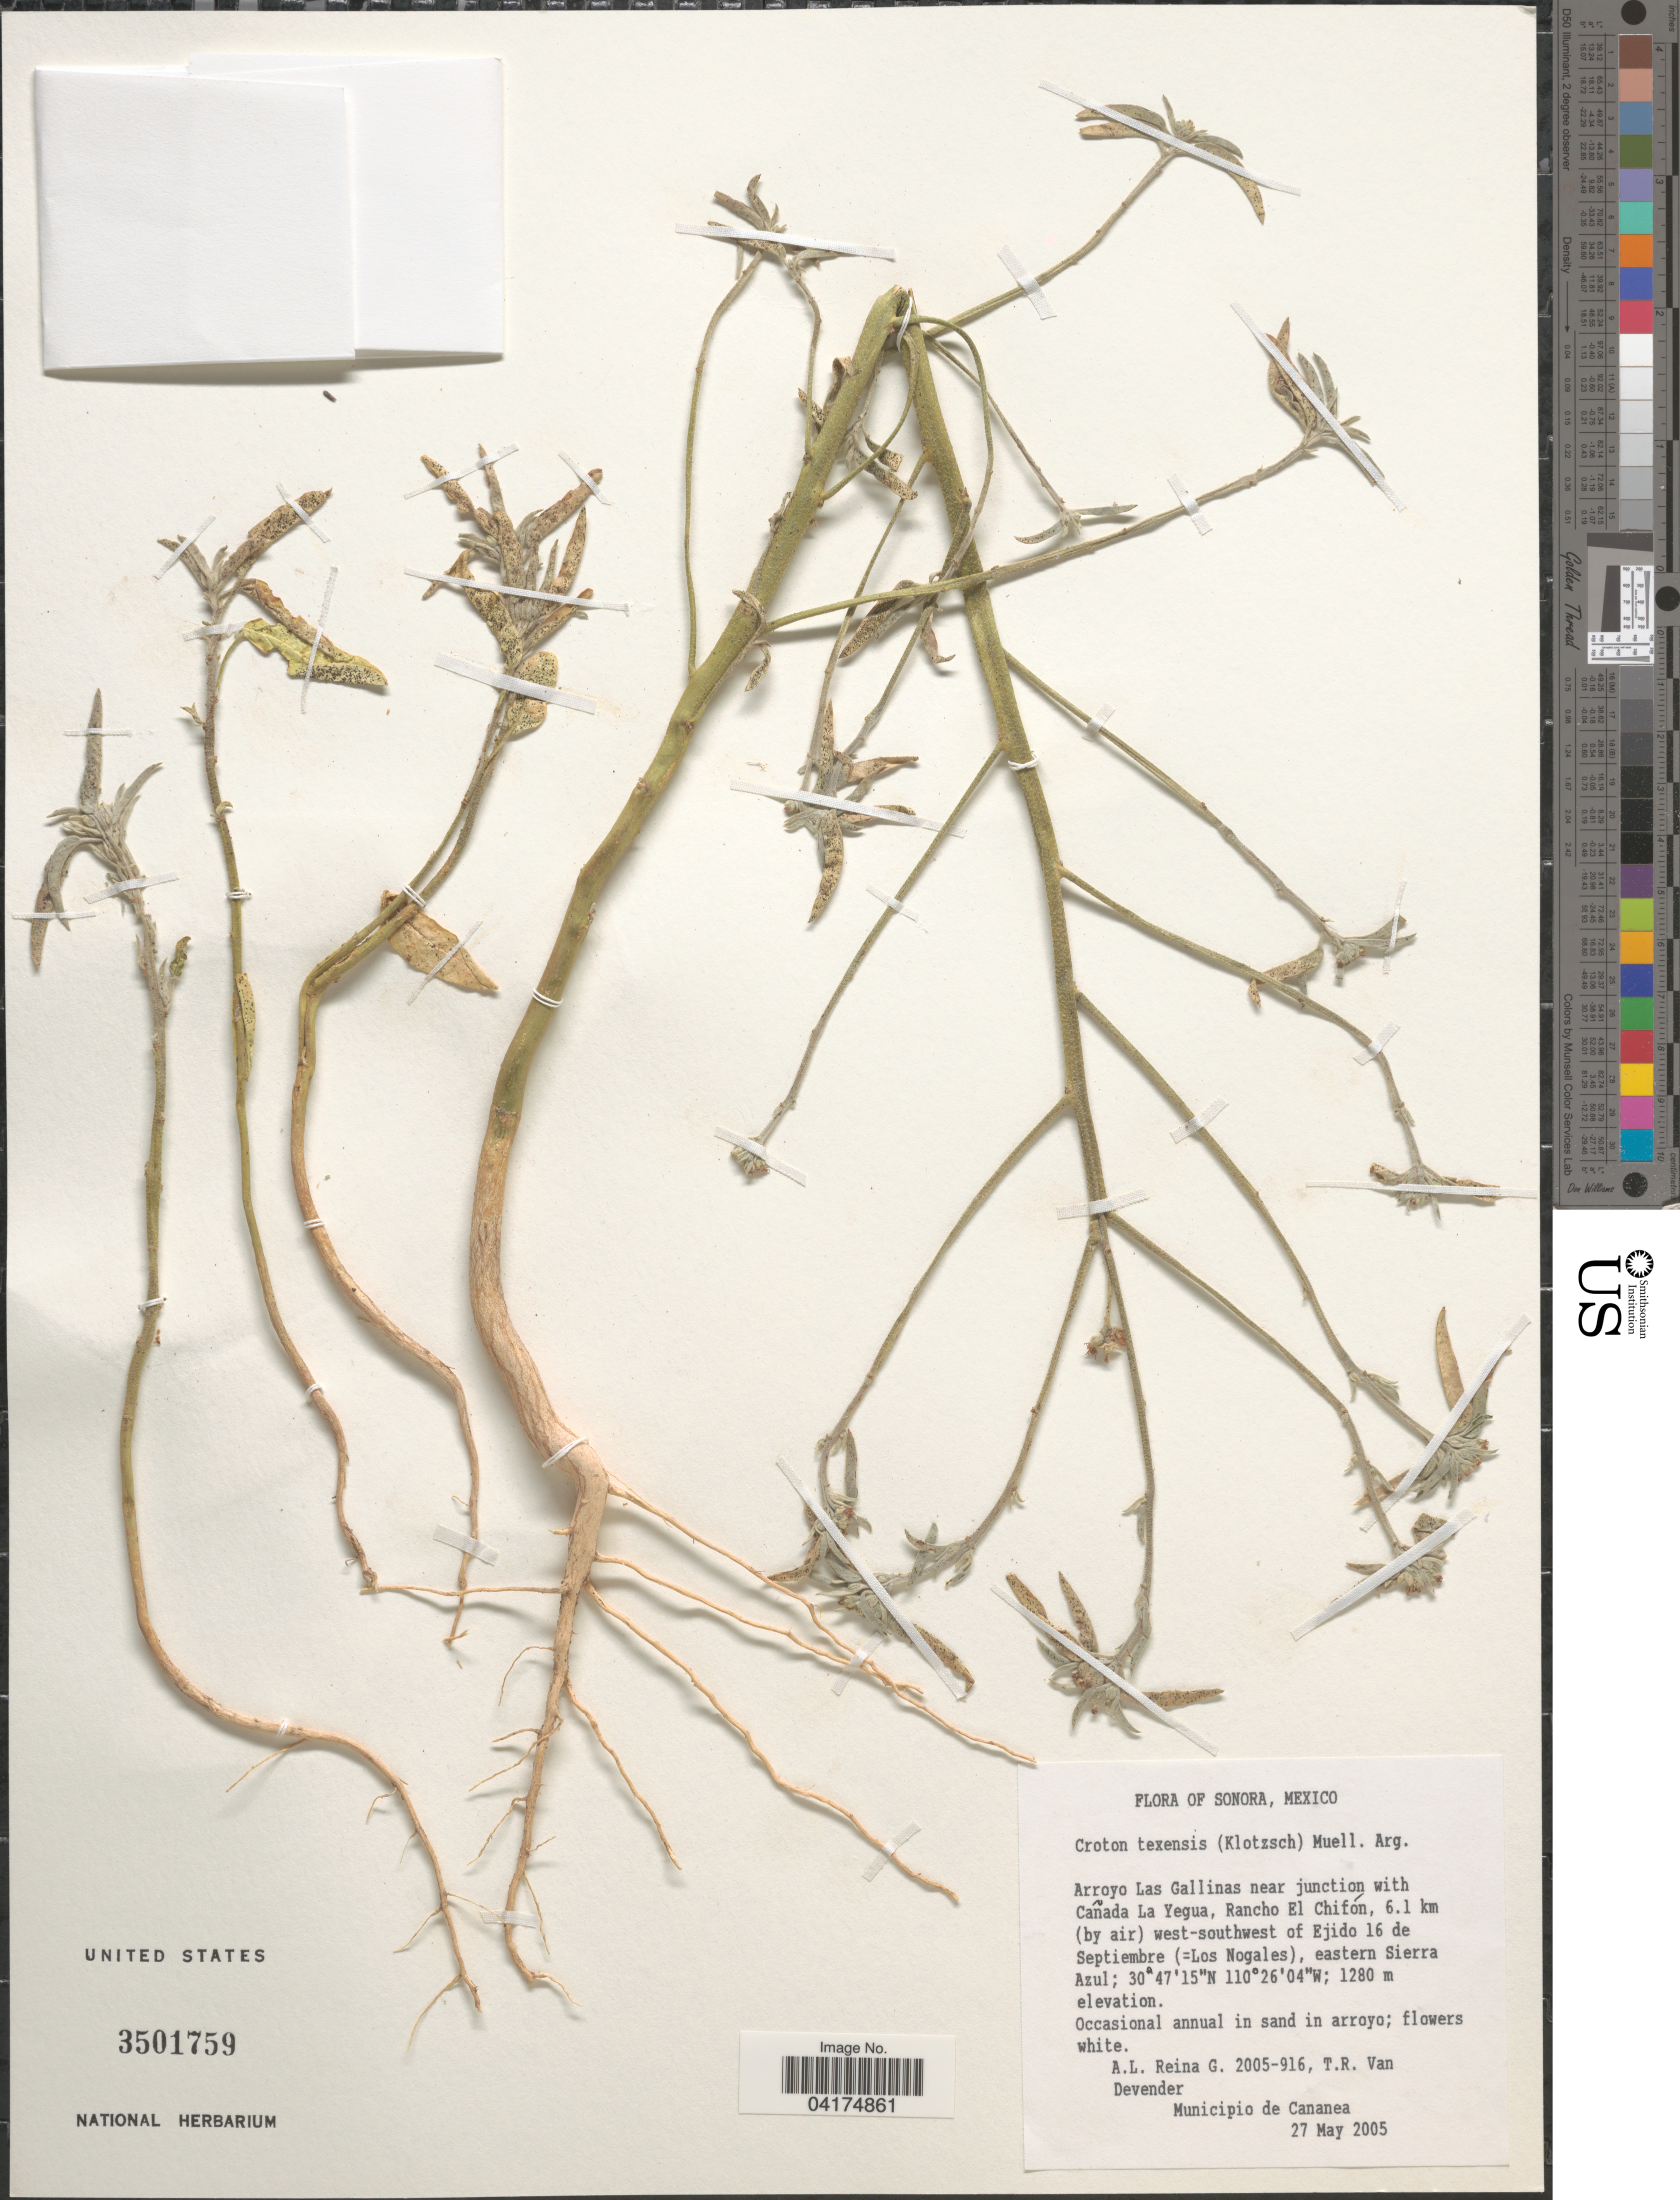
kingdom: Plantae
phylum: Tracheophyta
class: Magnoliopsida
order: Malpighiales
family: Euphorbiaceae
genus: Croton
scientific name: Croton texensis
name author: (Klotzsch) Müll. Arg.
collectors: A. L. Reina G. & T. R. Van Devender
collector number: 2005-916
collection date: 2005-05-27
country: Mexico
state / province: Sonora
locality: Arroyo Las Gallinas near junction with Cañada La Yegua, Rancho El Chifón, 6.1 km (by air) west-southwest of Ejido 16 de Septiembre (=Los Nogales), eastern Sierra Azul.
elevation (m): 1280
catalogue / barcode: US 3501759